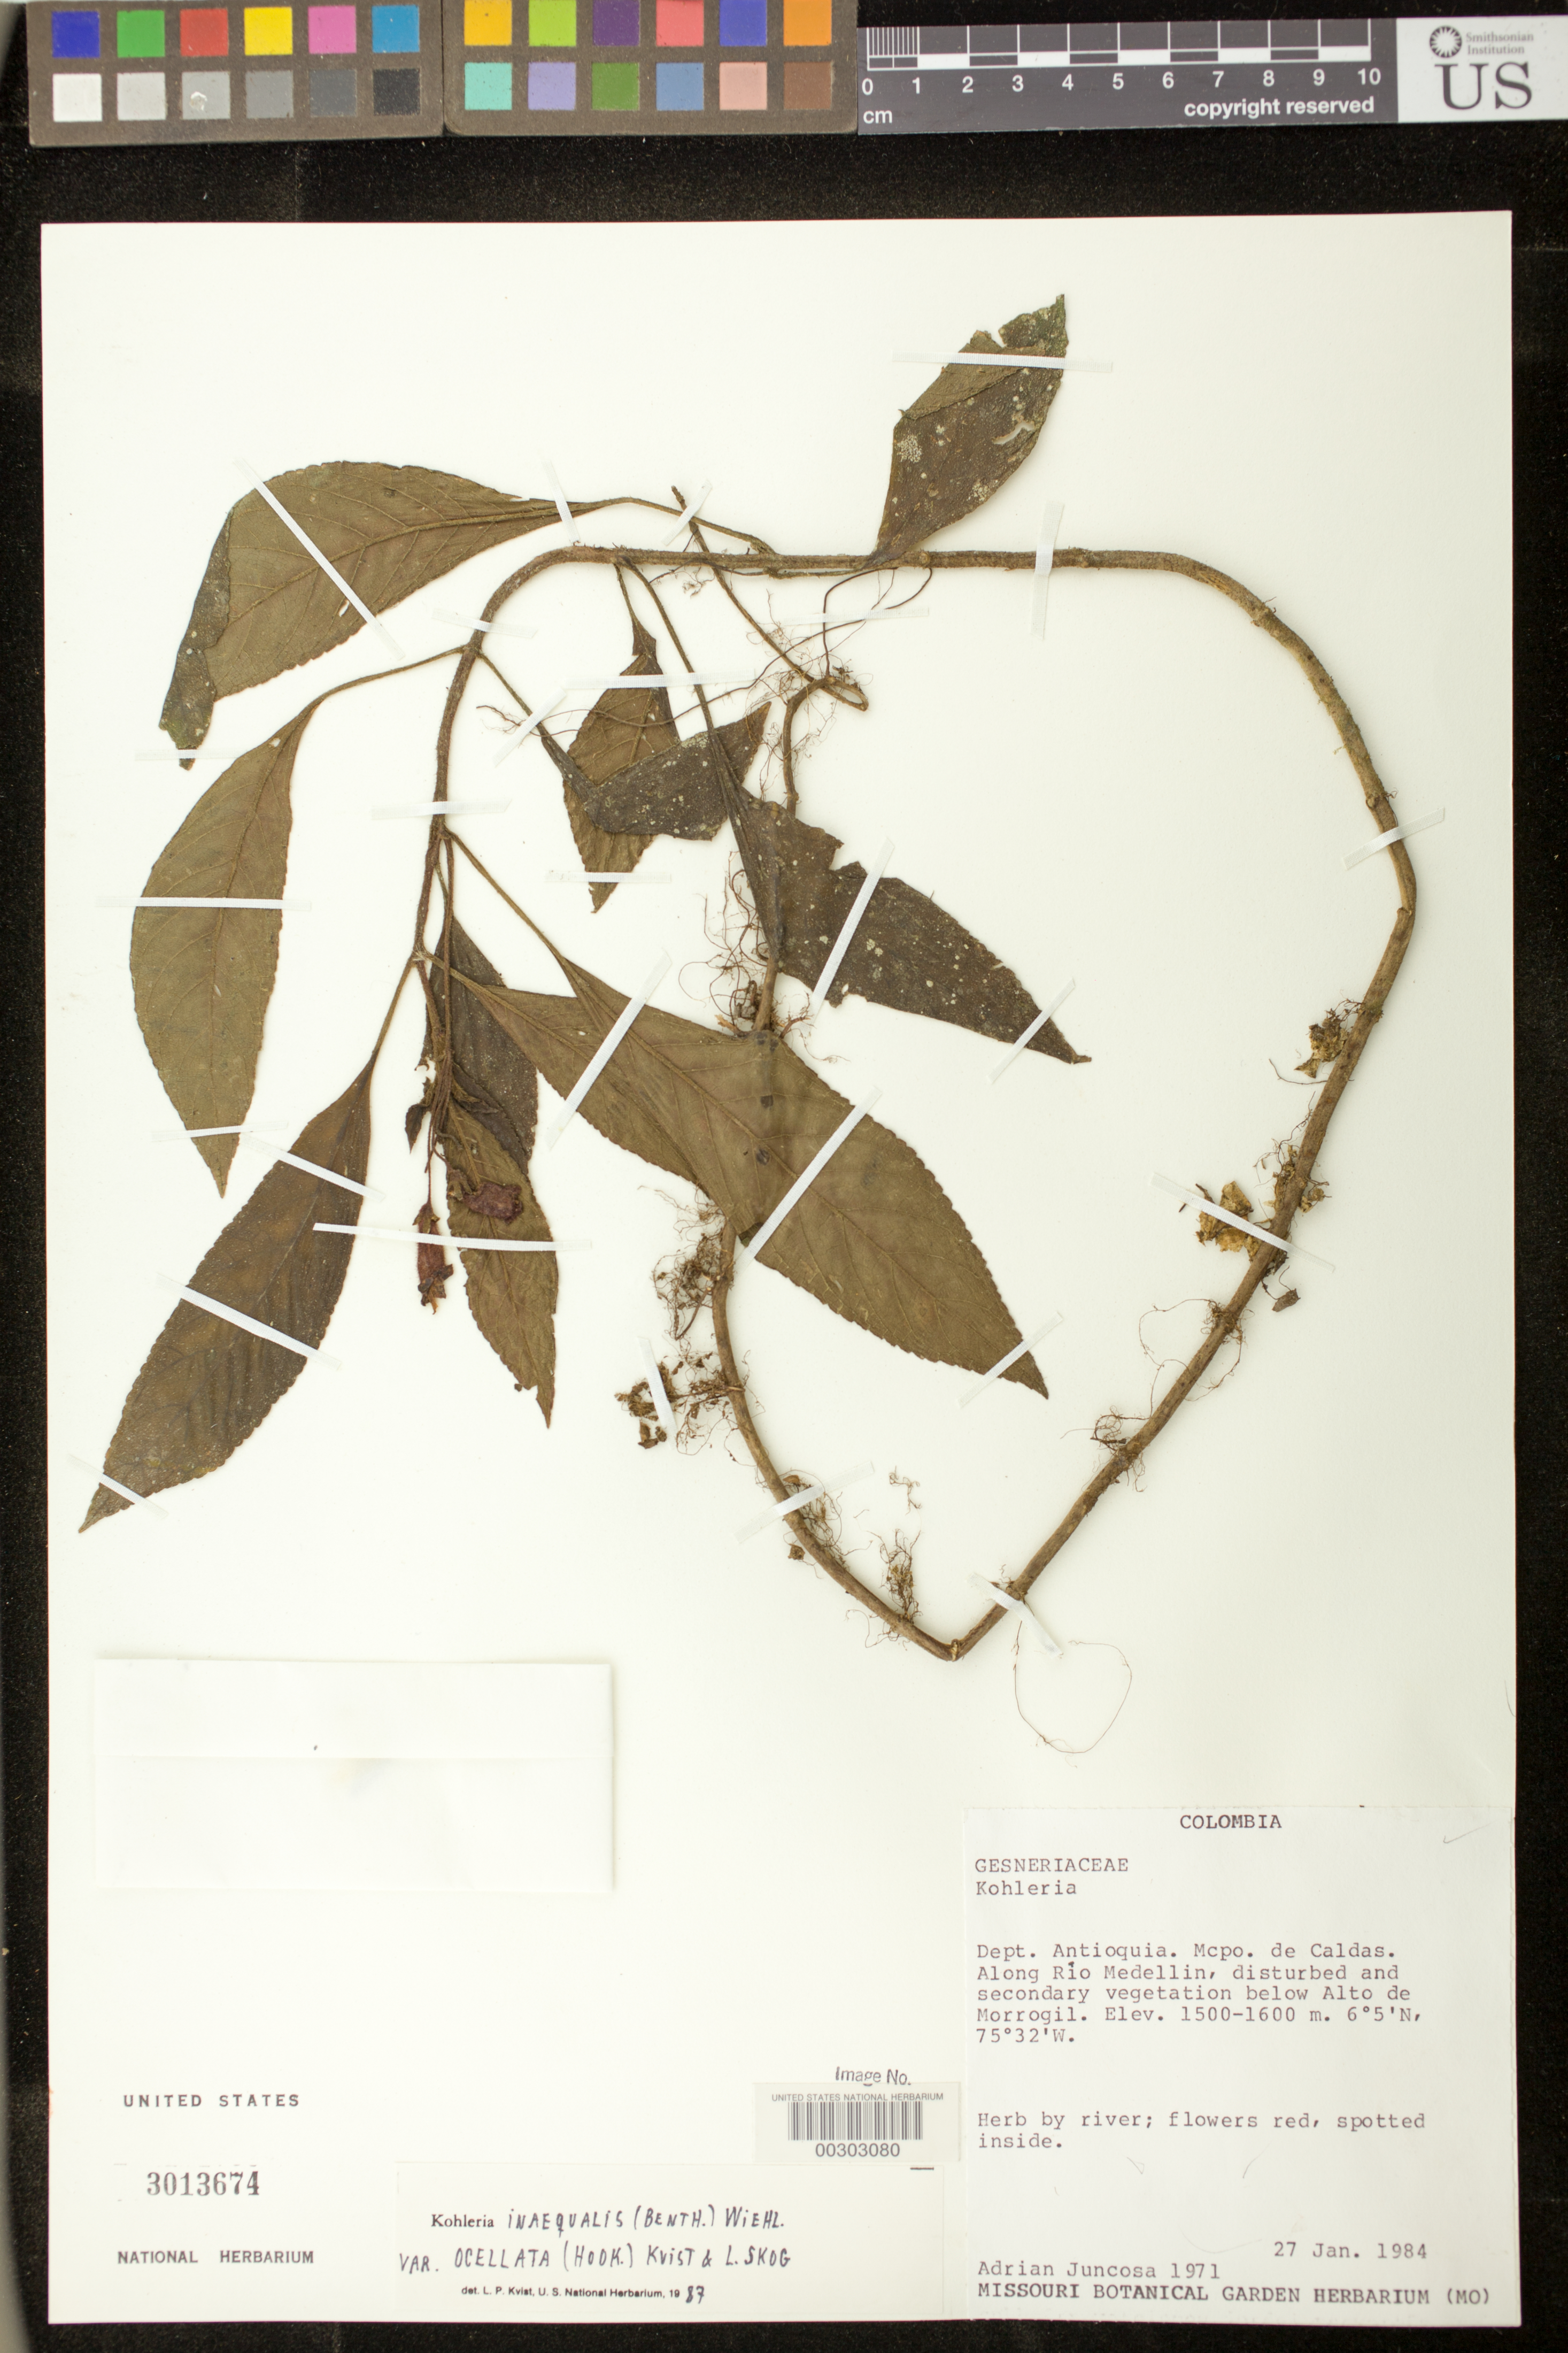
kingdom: Plantae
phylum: Tracheophyta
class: Magnoliopsida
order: Lamiales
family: Gesneriaceae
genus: Kohleria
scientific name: Kohleria inaequalis var. ocellata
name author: (Hook.) L.P. Kvist & L.E. Skog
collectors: A. Juncosa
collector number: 1971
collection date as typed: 27 Jan 1984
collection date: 1984-01-27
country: Colombia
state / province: Antioquia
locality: Mun. of Caldas, along Rio Medellin, below Alto de Morrogil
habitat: disturbed and secondary vegetation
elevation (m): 1500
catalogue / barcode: US 3013674